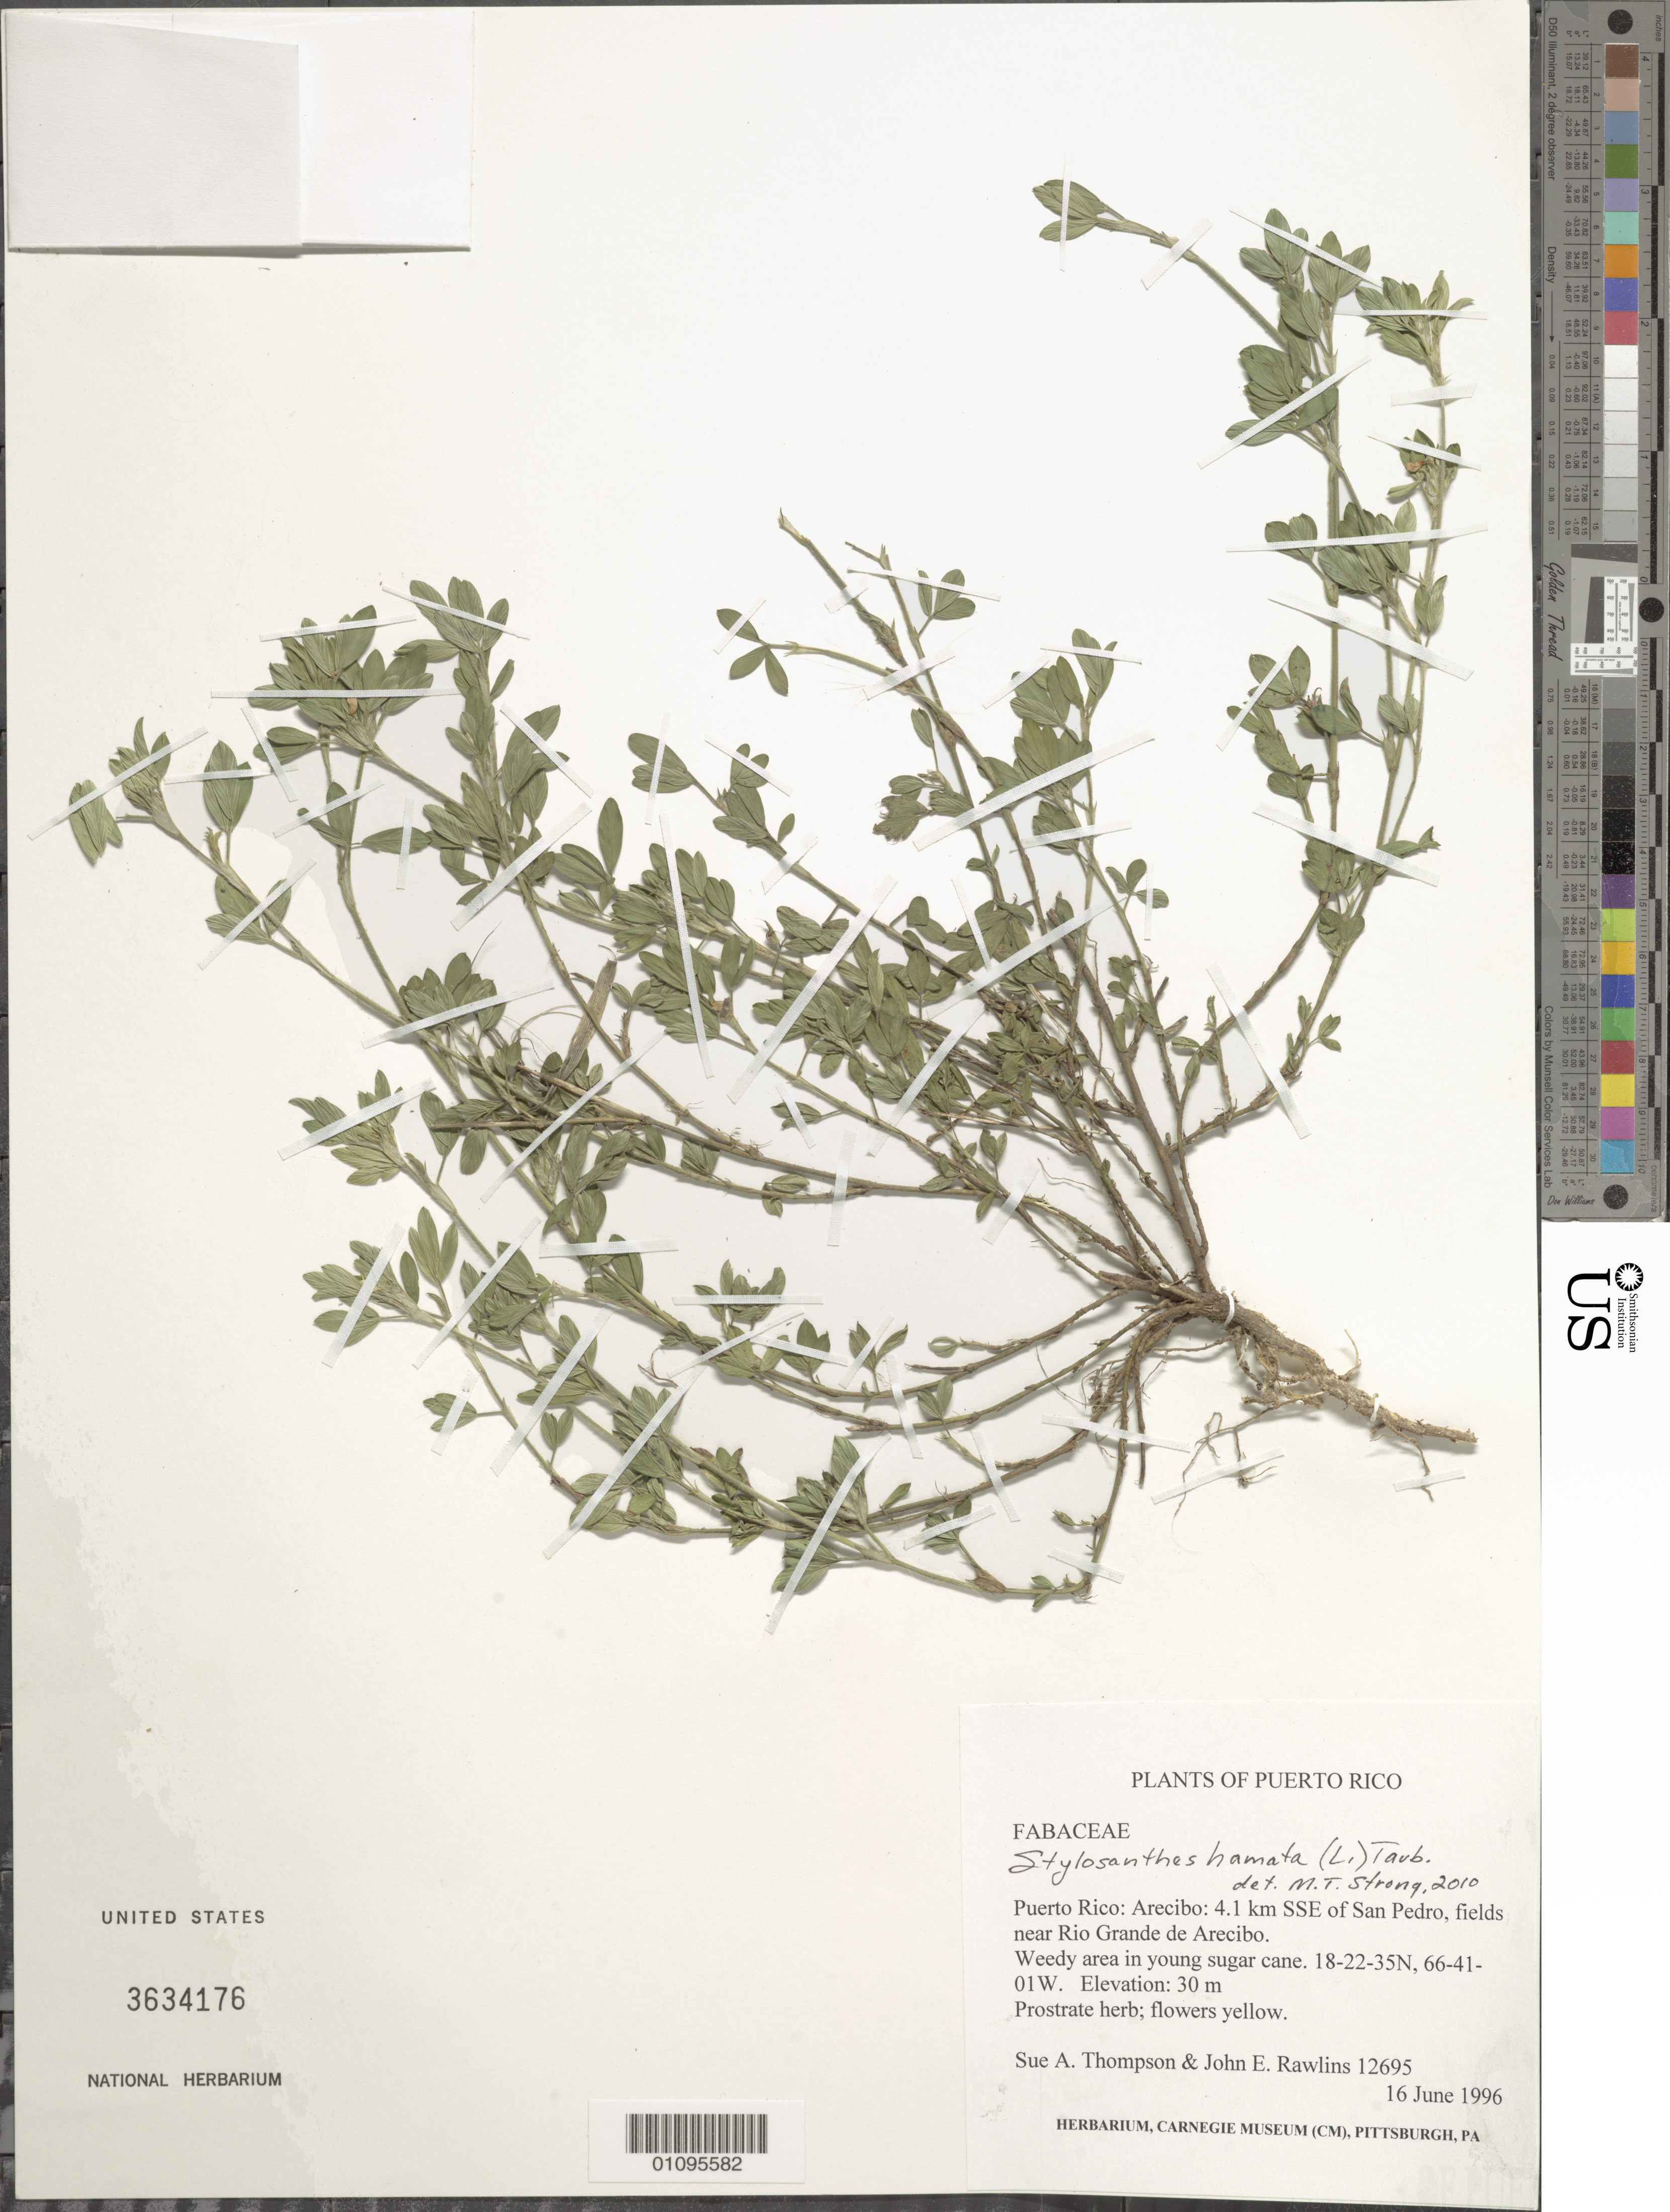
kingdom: Plantae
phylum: Tracheophyta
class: Magnoliopsida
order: Fabales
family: Fabaceae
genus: Stylosanthes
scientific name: Stylosanthes hamata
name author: (L.) Taub.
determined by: Strong, M. T., (US), Smithsonian Institution - National Museum of Natural History (UNITED STATES)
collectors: S. A. Thompson & J. Rawlins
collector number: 12695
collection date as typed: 16 Jun 1996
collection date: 1996-06-16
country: Puerto Rico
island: Puerto Rico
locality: Arecibo: 4.1 km SSE of San Pedro, fields near Rio Grande de Arecibo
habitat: Weedy area in young sugar cane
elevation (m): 30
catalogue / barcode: US 3634176